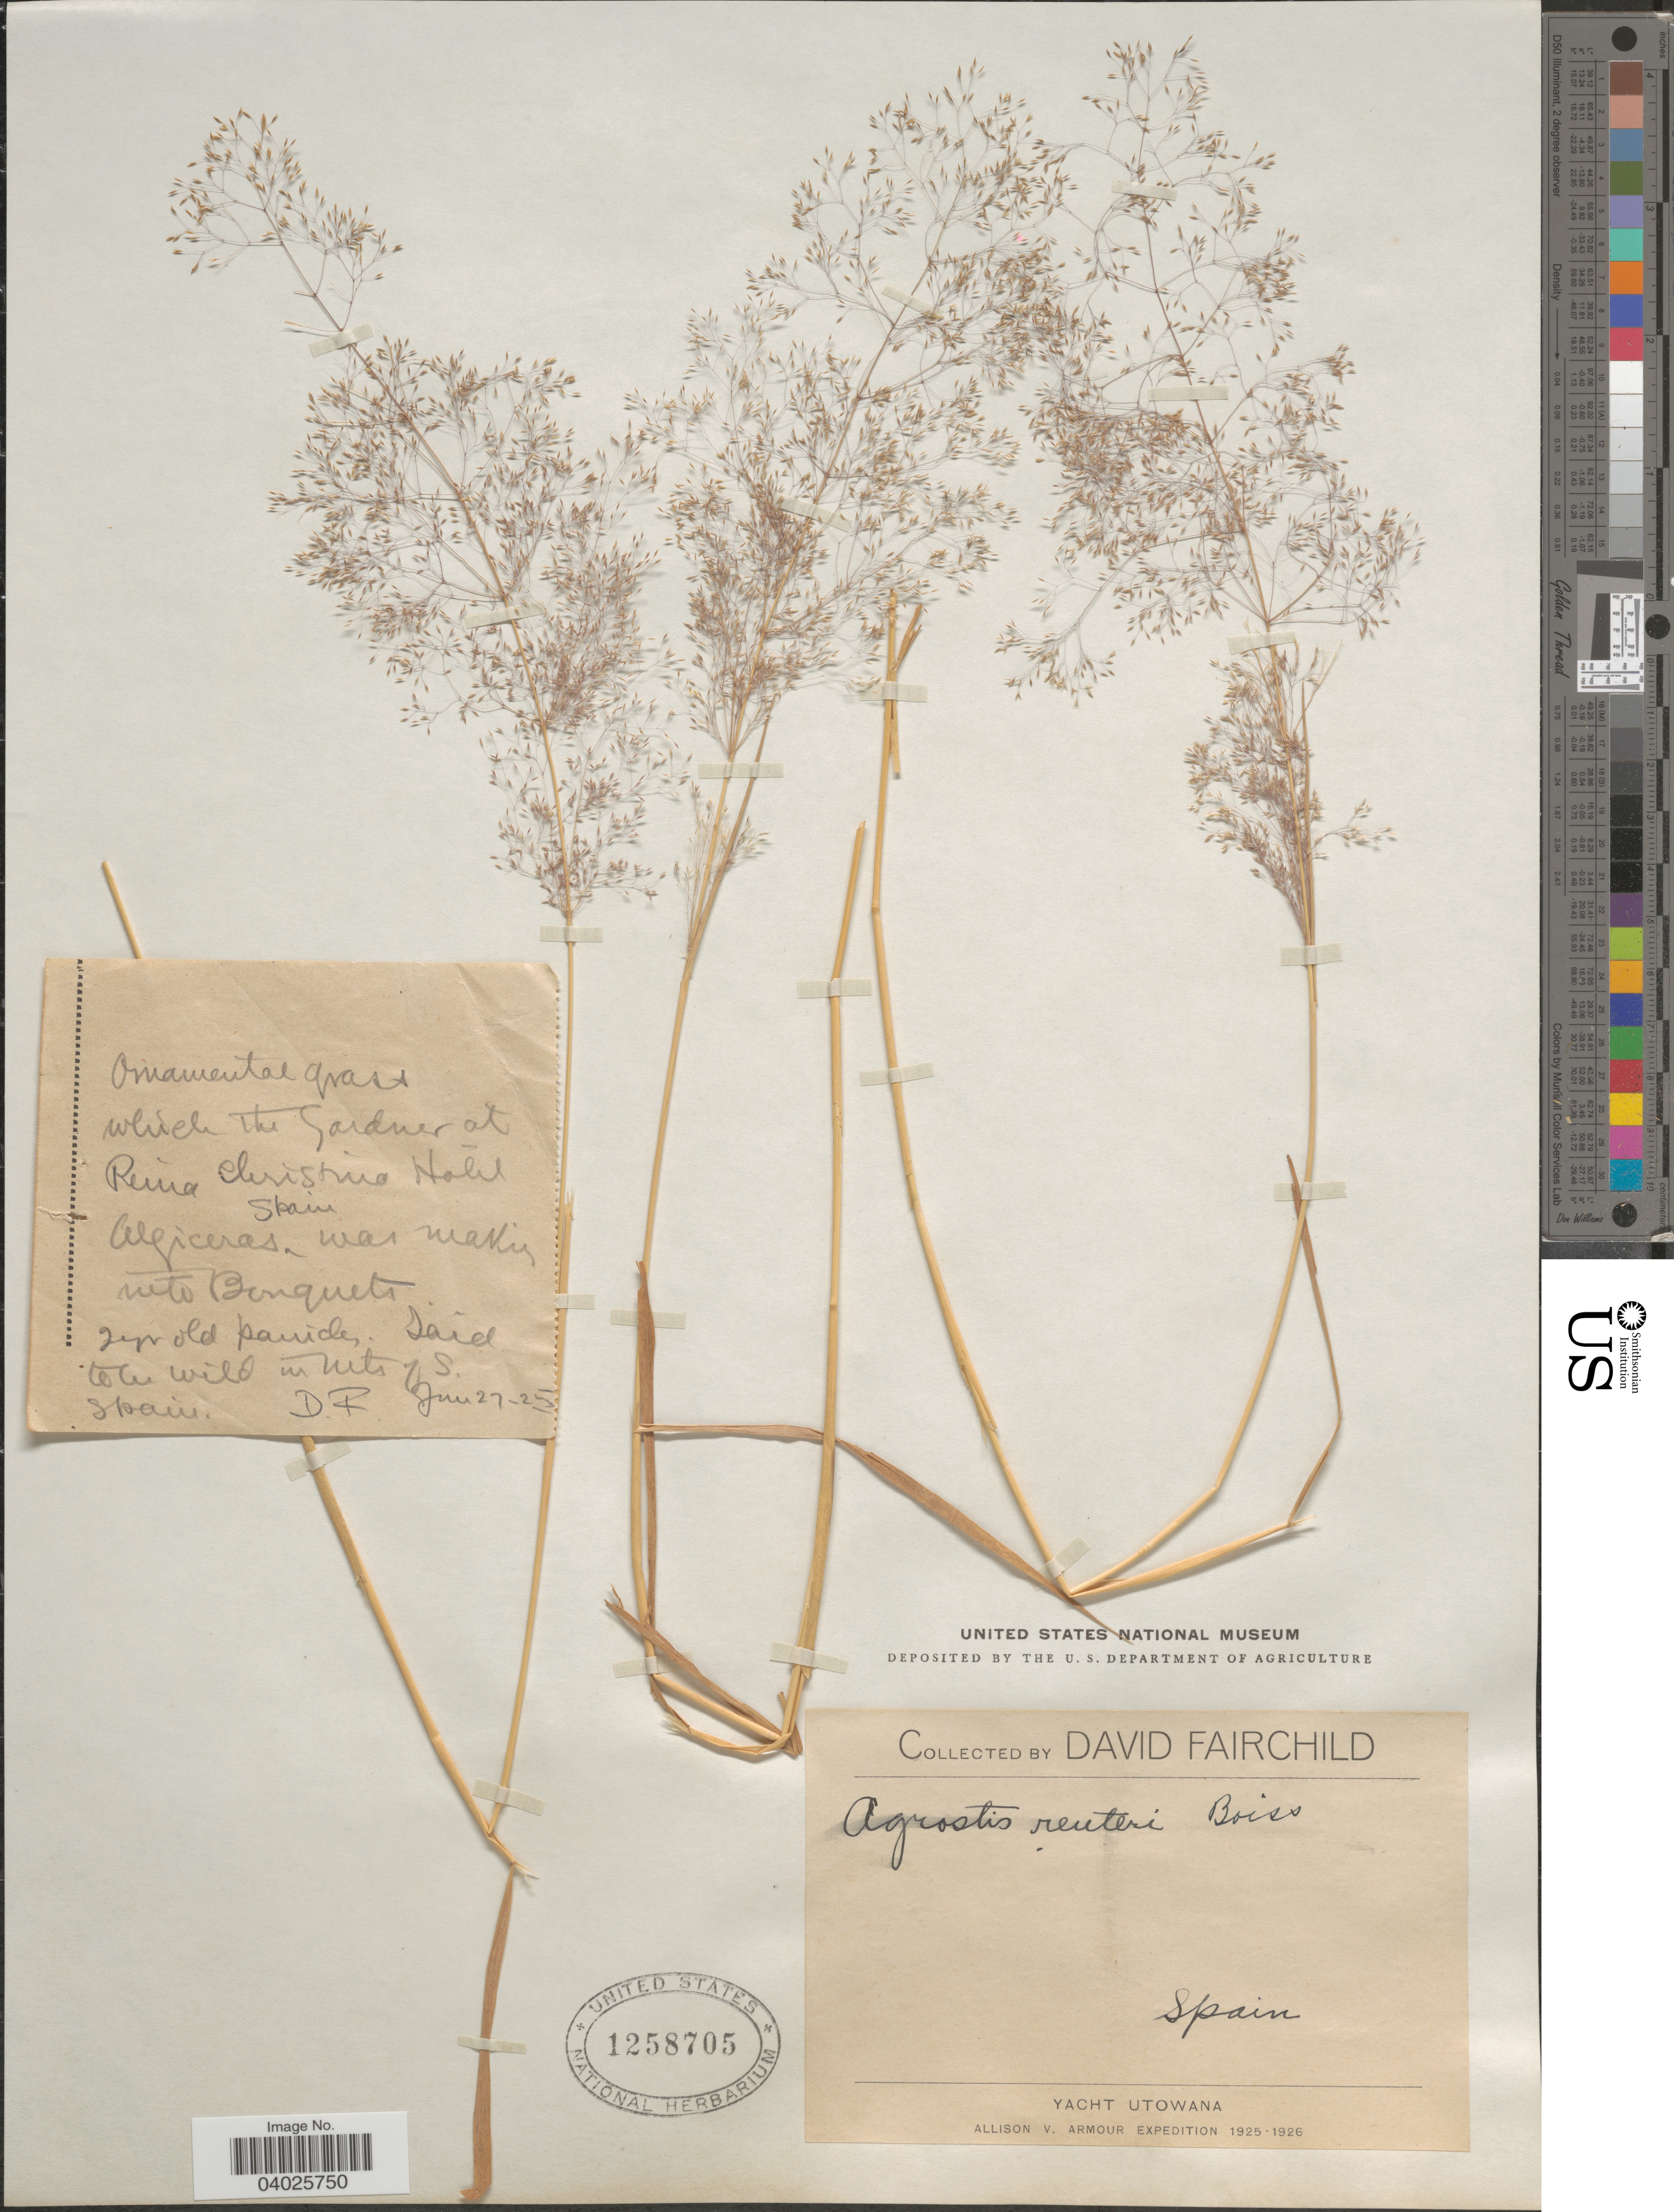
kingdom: Plantae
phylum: Tracheophyta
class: Liliopsida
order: Poales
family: Poaceae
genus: Agrostis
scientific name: Agrostis reuteri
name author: Boiss.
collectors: D. Fairchild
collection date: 1925-06-27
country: Spain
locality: Algeciras.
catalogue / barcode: US 1258705